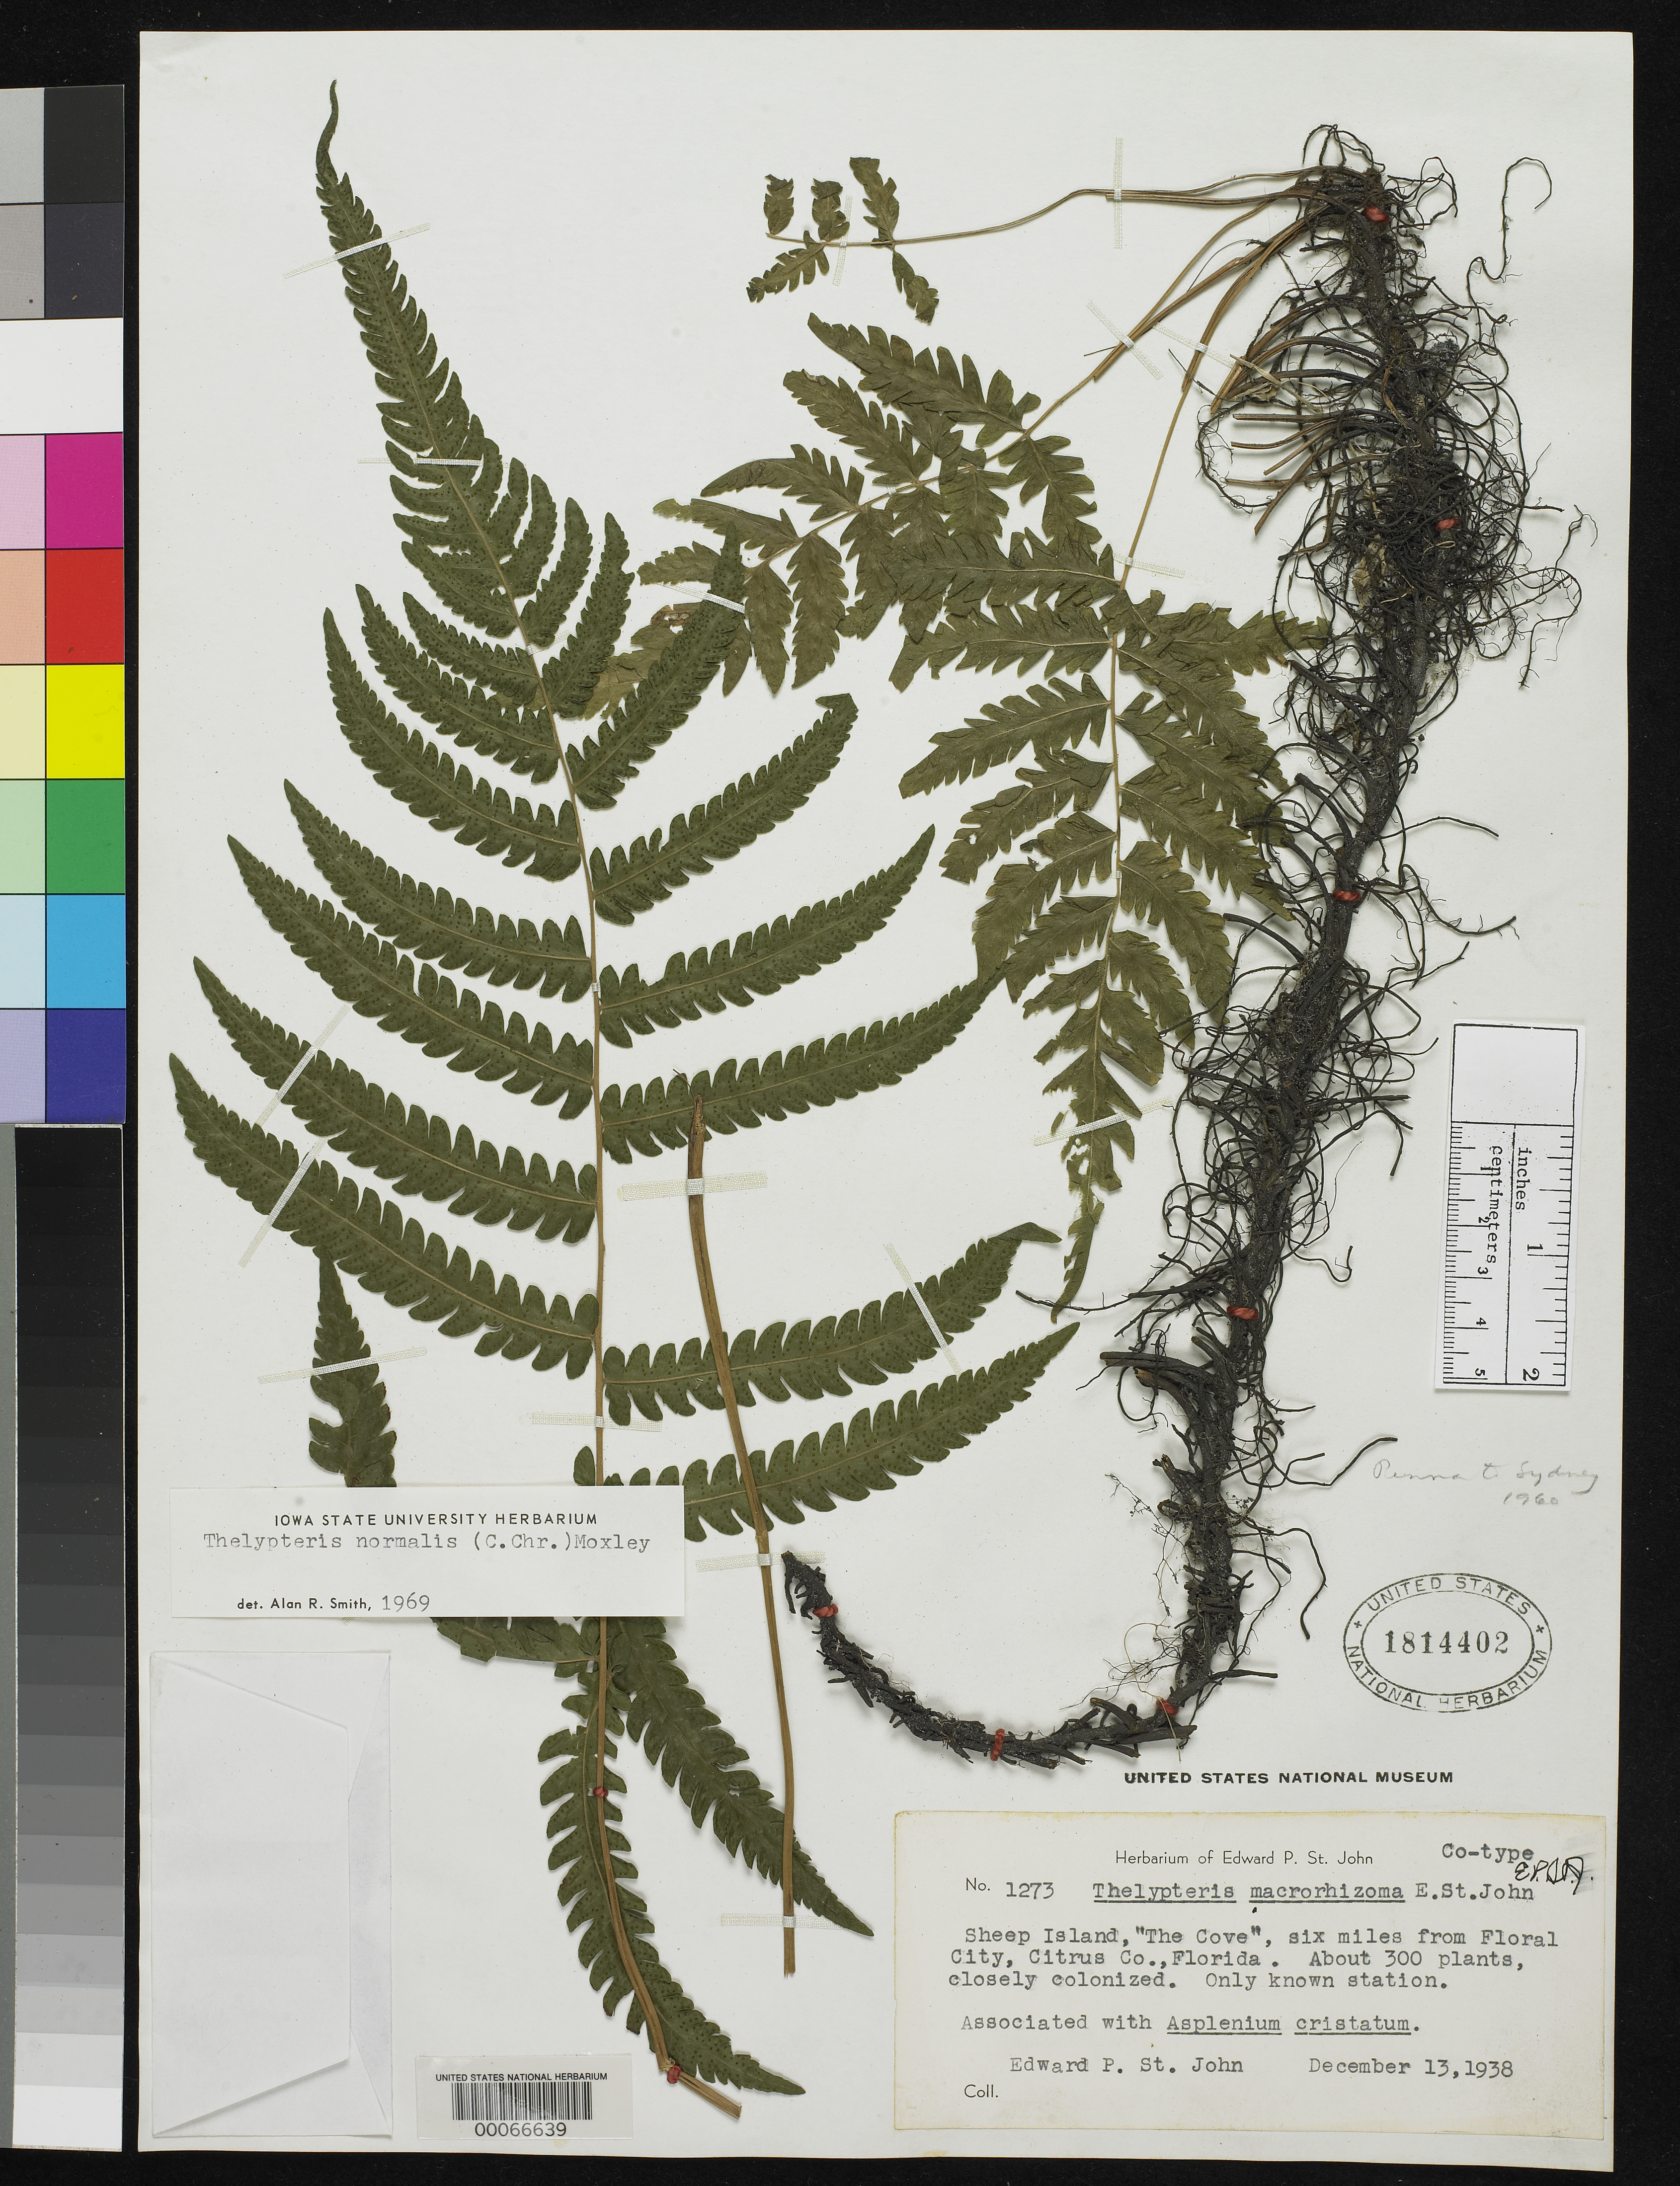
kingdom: Plantae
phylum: Tracheophyta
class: Polypodiopsida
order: Polypodiales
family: Thelypteridaceae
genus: Thelypteris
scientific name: Thelypteris macrorhizoma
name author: St. John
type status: Type Collection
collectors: E. St. John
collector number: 1273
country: United States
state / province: Florida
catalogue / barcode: US 1814402